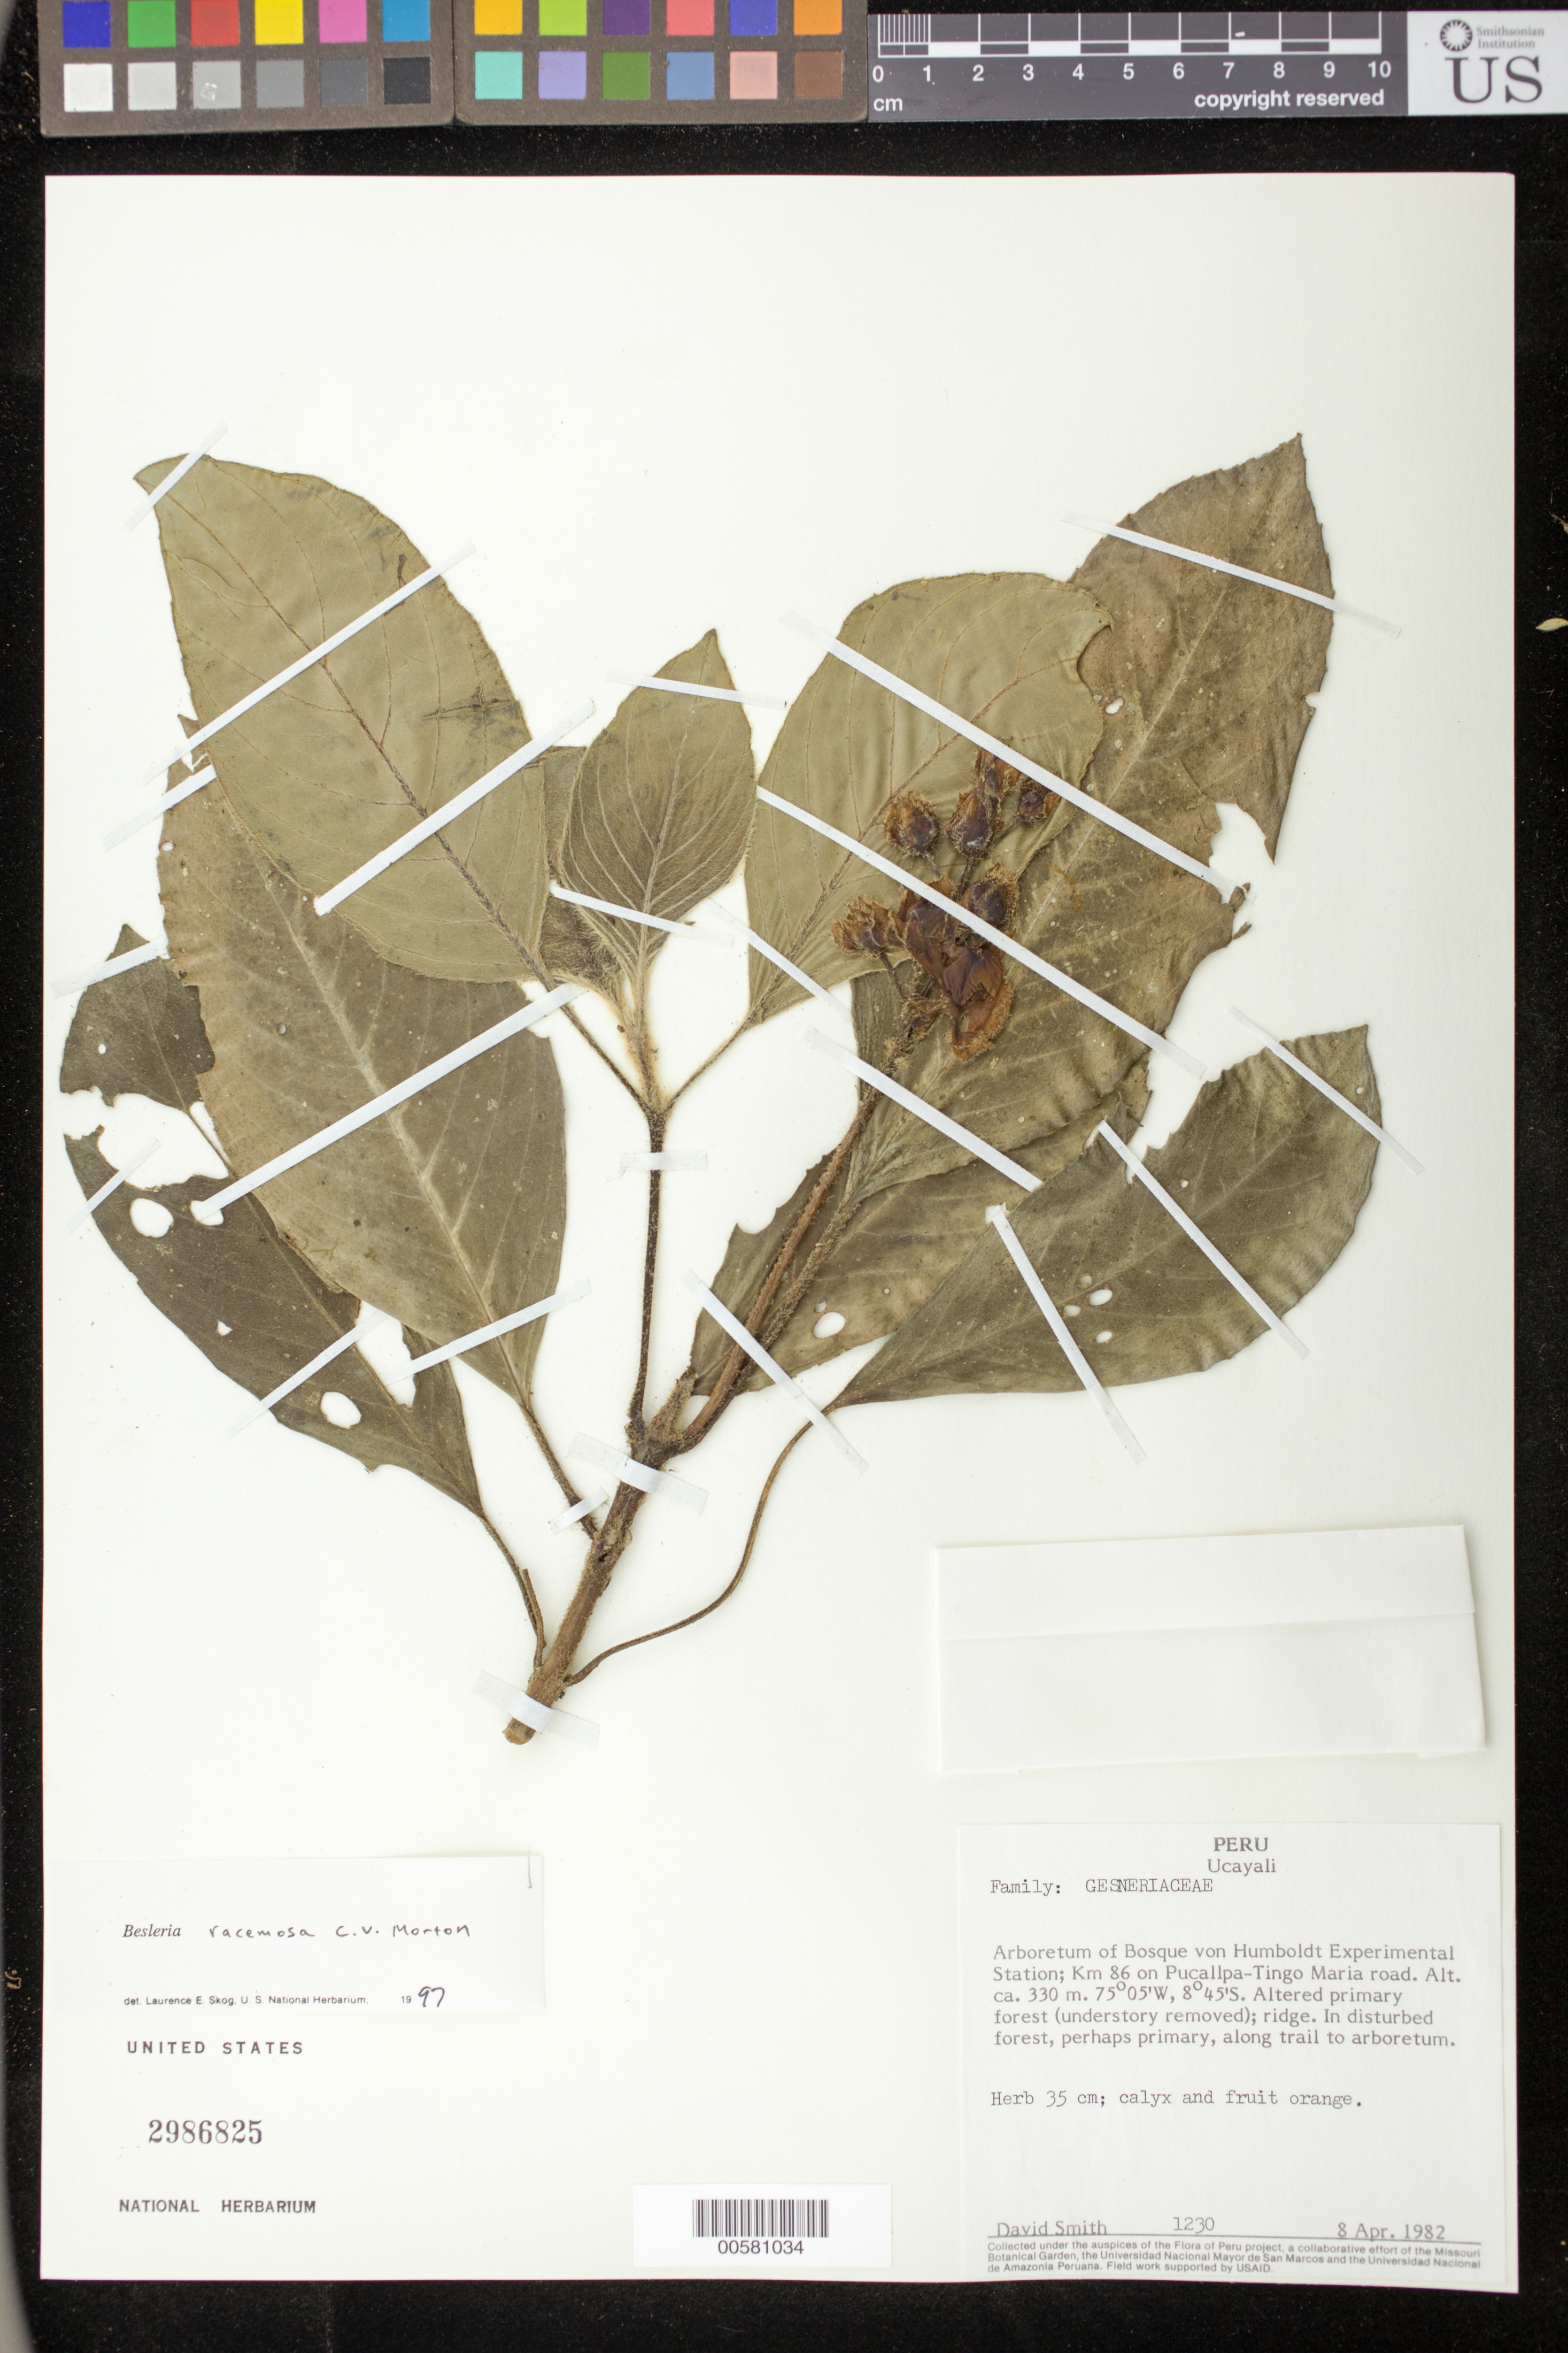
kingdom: Plantae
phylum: Tracheophyta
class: Magnoliopsida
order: Lamiales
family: Gesneriaceae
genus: Besleria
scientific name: Besleria racemosa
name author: C.V. Morton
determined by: Skog, Laurence E.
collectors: D. Smith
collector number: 1230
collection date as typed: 08 Apr 1982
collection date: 1982-04-08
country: Peru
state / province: Ucayali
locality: Arboretum of Bosque von Humboldt Experimental Station; Km 86 on Pucallpa - Tingo Maria road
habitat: Altered primary forest (understory removed); ridge; in disturbed forest, perhaps primary, along trail to arboretum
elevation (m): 330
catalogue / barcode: US 2986825